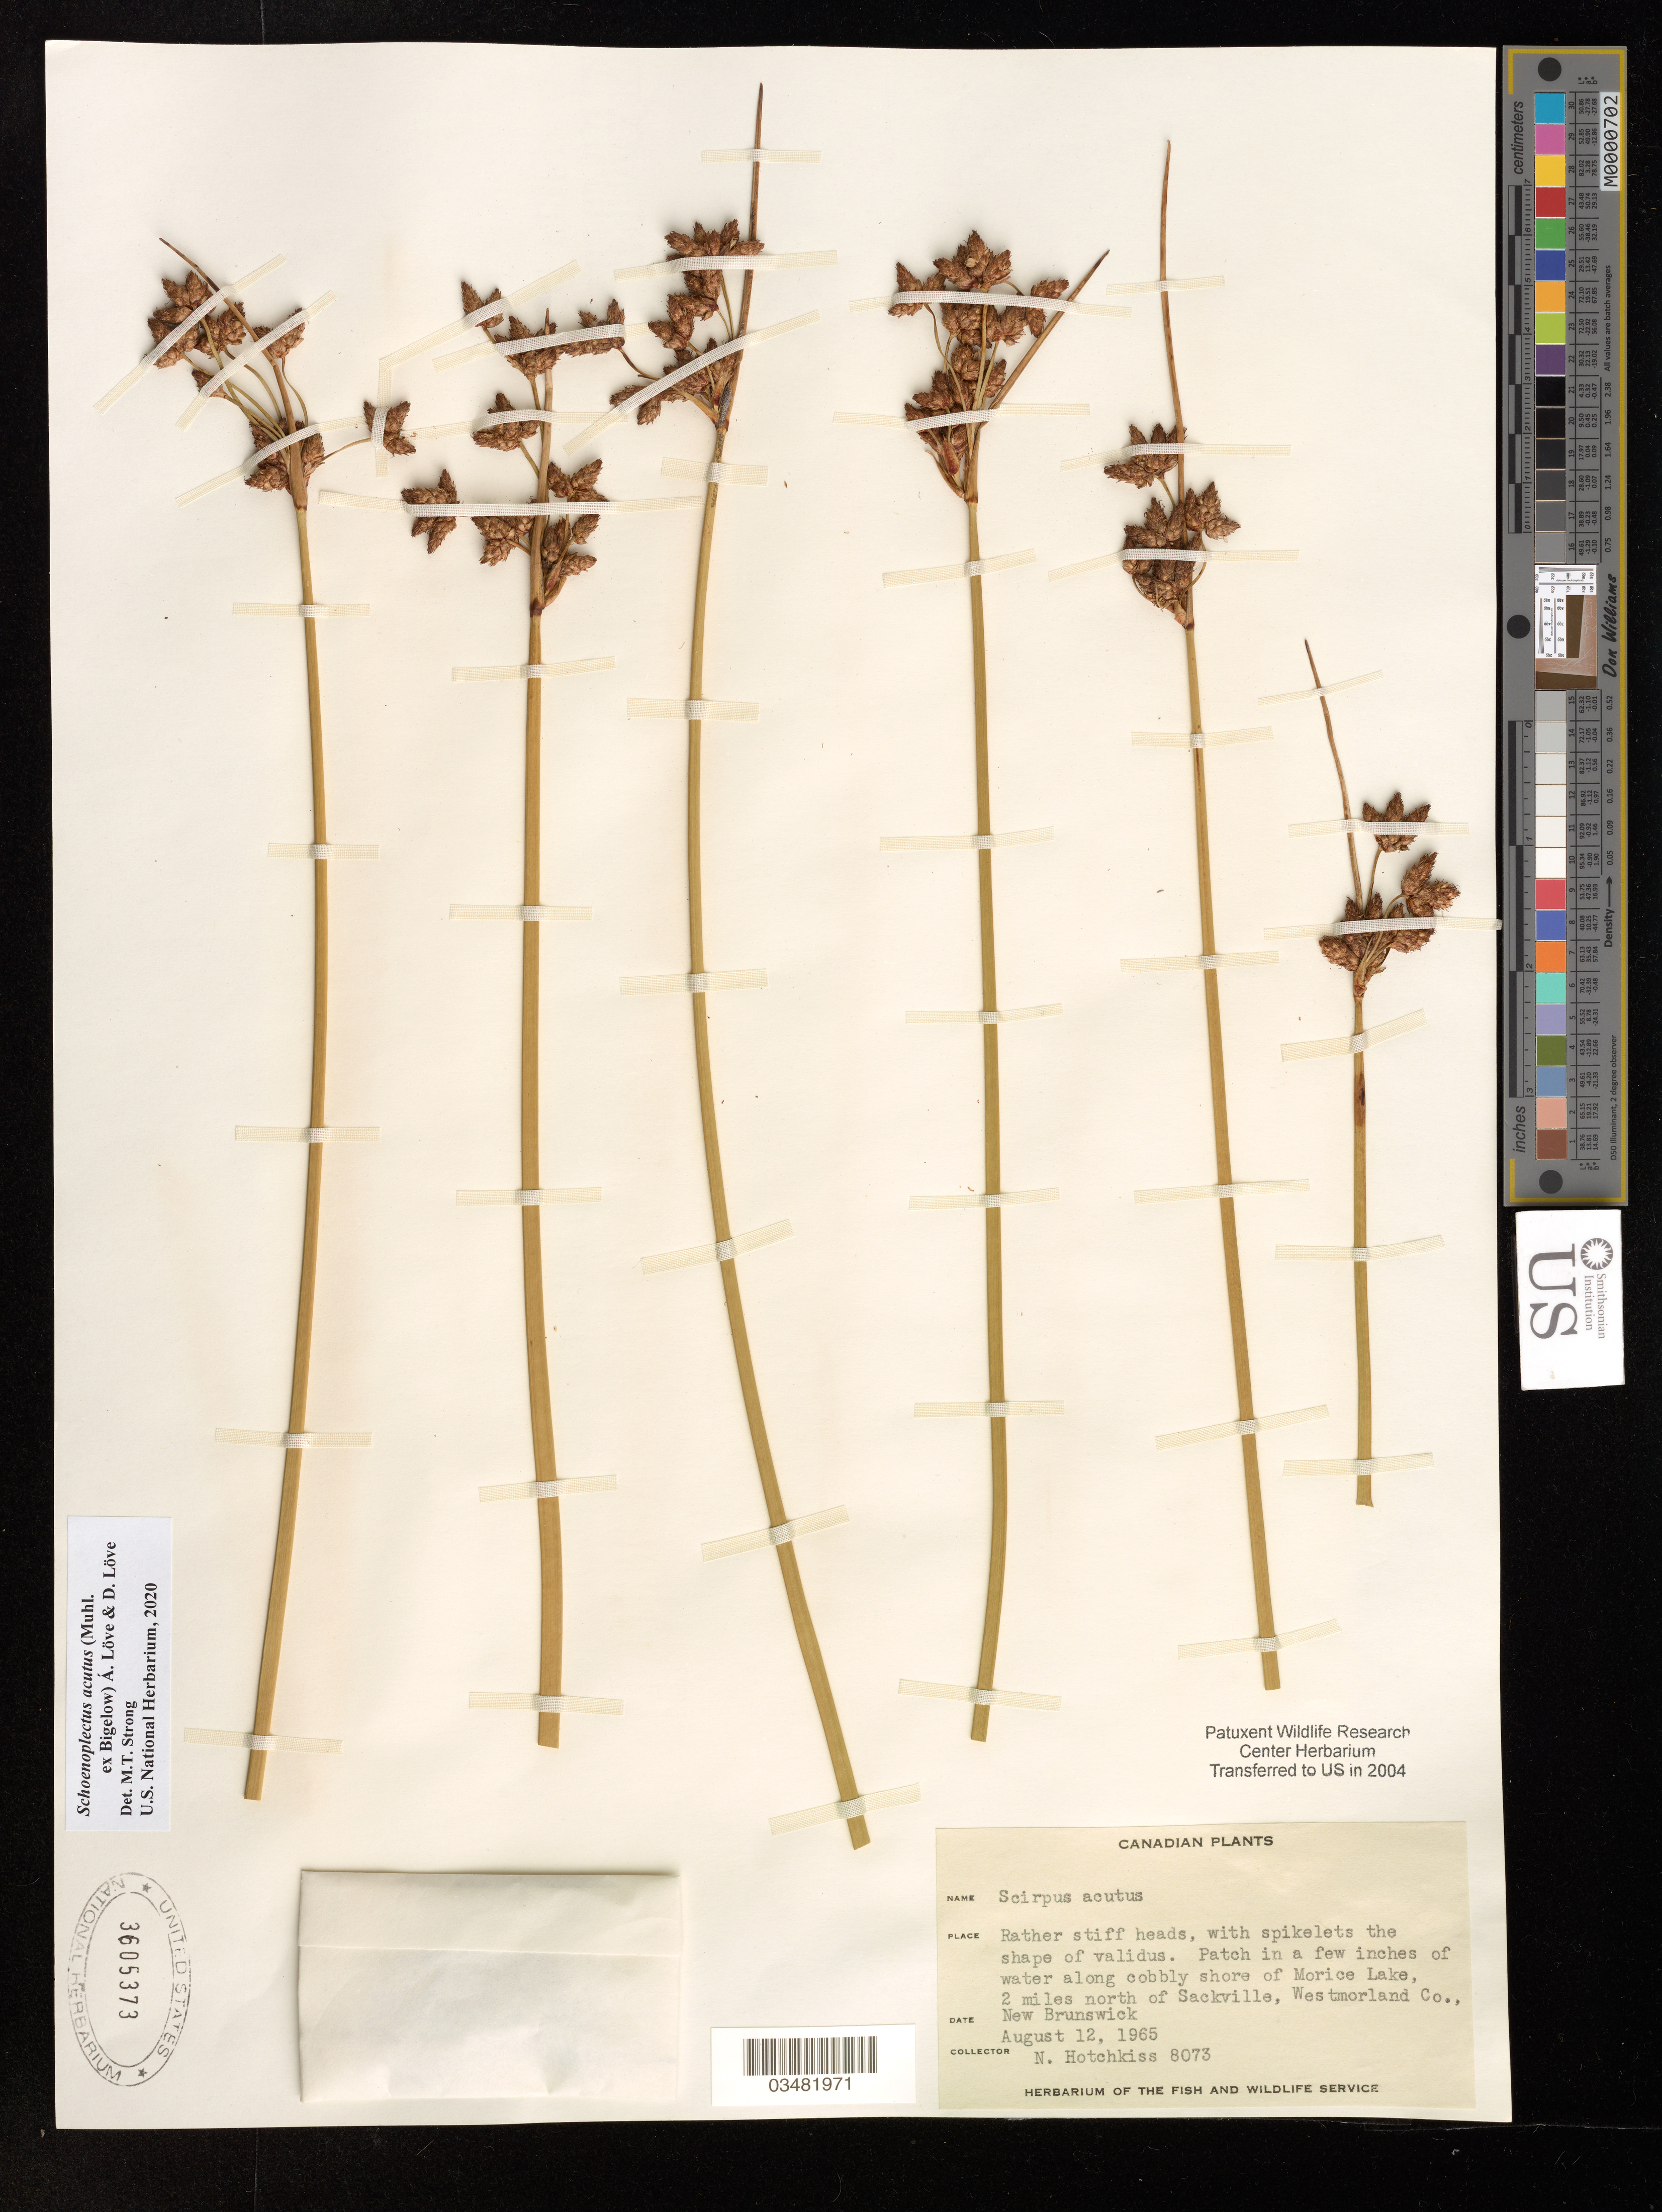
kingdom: Plantae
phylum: Tracheophyta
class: Liliopsida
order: Poales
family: Cyperaceae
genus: Schoenoplectus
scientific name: Schoenoplectus acutus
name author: (Muhl. ex Bigelow) Á. Löve & D. Löve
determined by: Strong, M. T.; Acevedo-Rodríguez, P.; Carrington, C. M.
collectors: N. Hotchkiss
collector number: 8073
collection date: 1965-08-12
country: Canada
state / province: New Brunswick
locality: Along cobbly shore of Morice Lake, 2 miles north of Sackville, Westmoreland Co.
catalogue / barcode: US 3605373